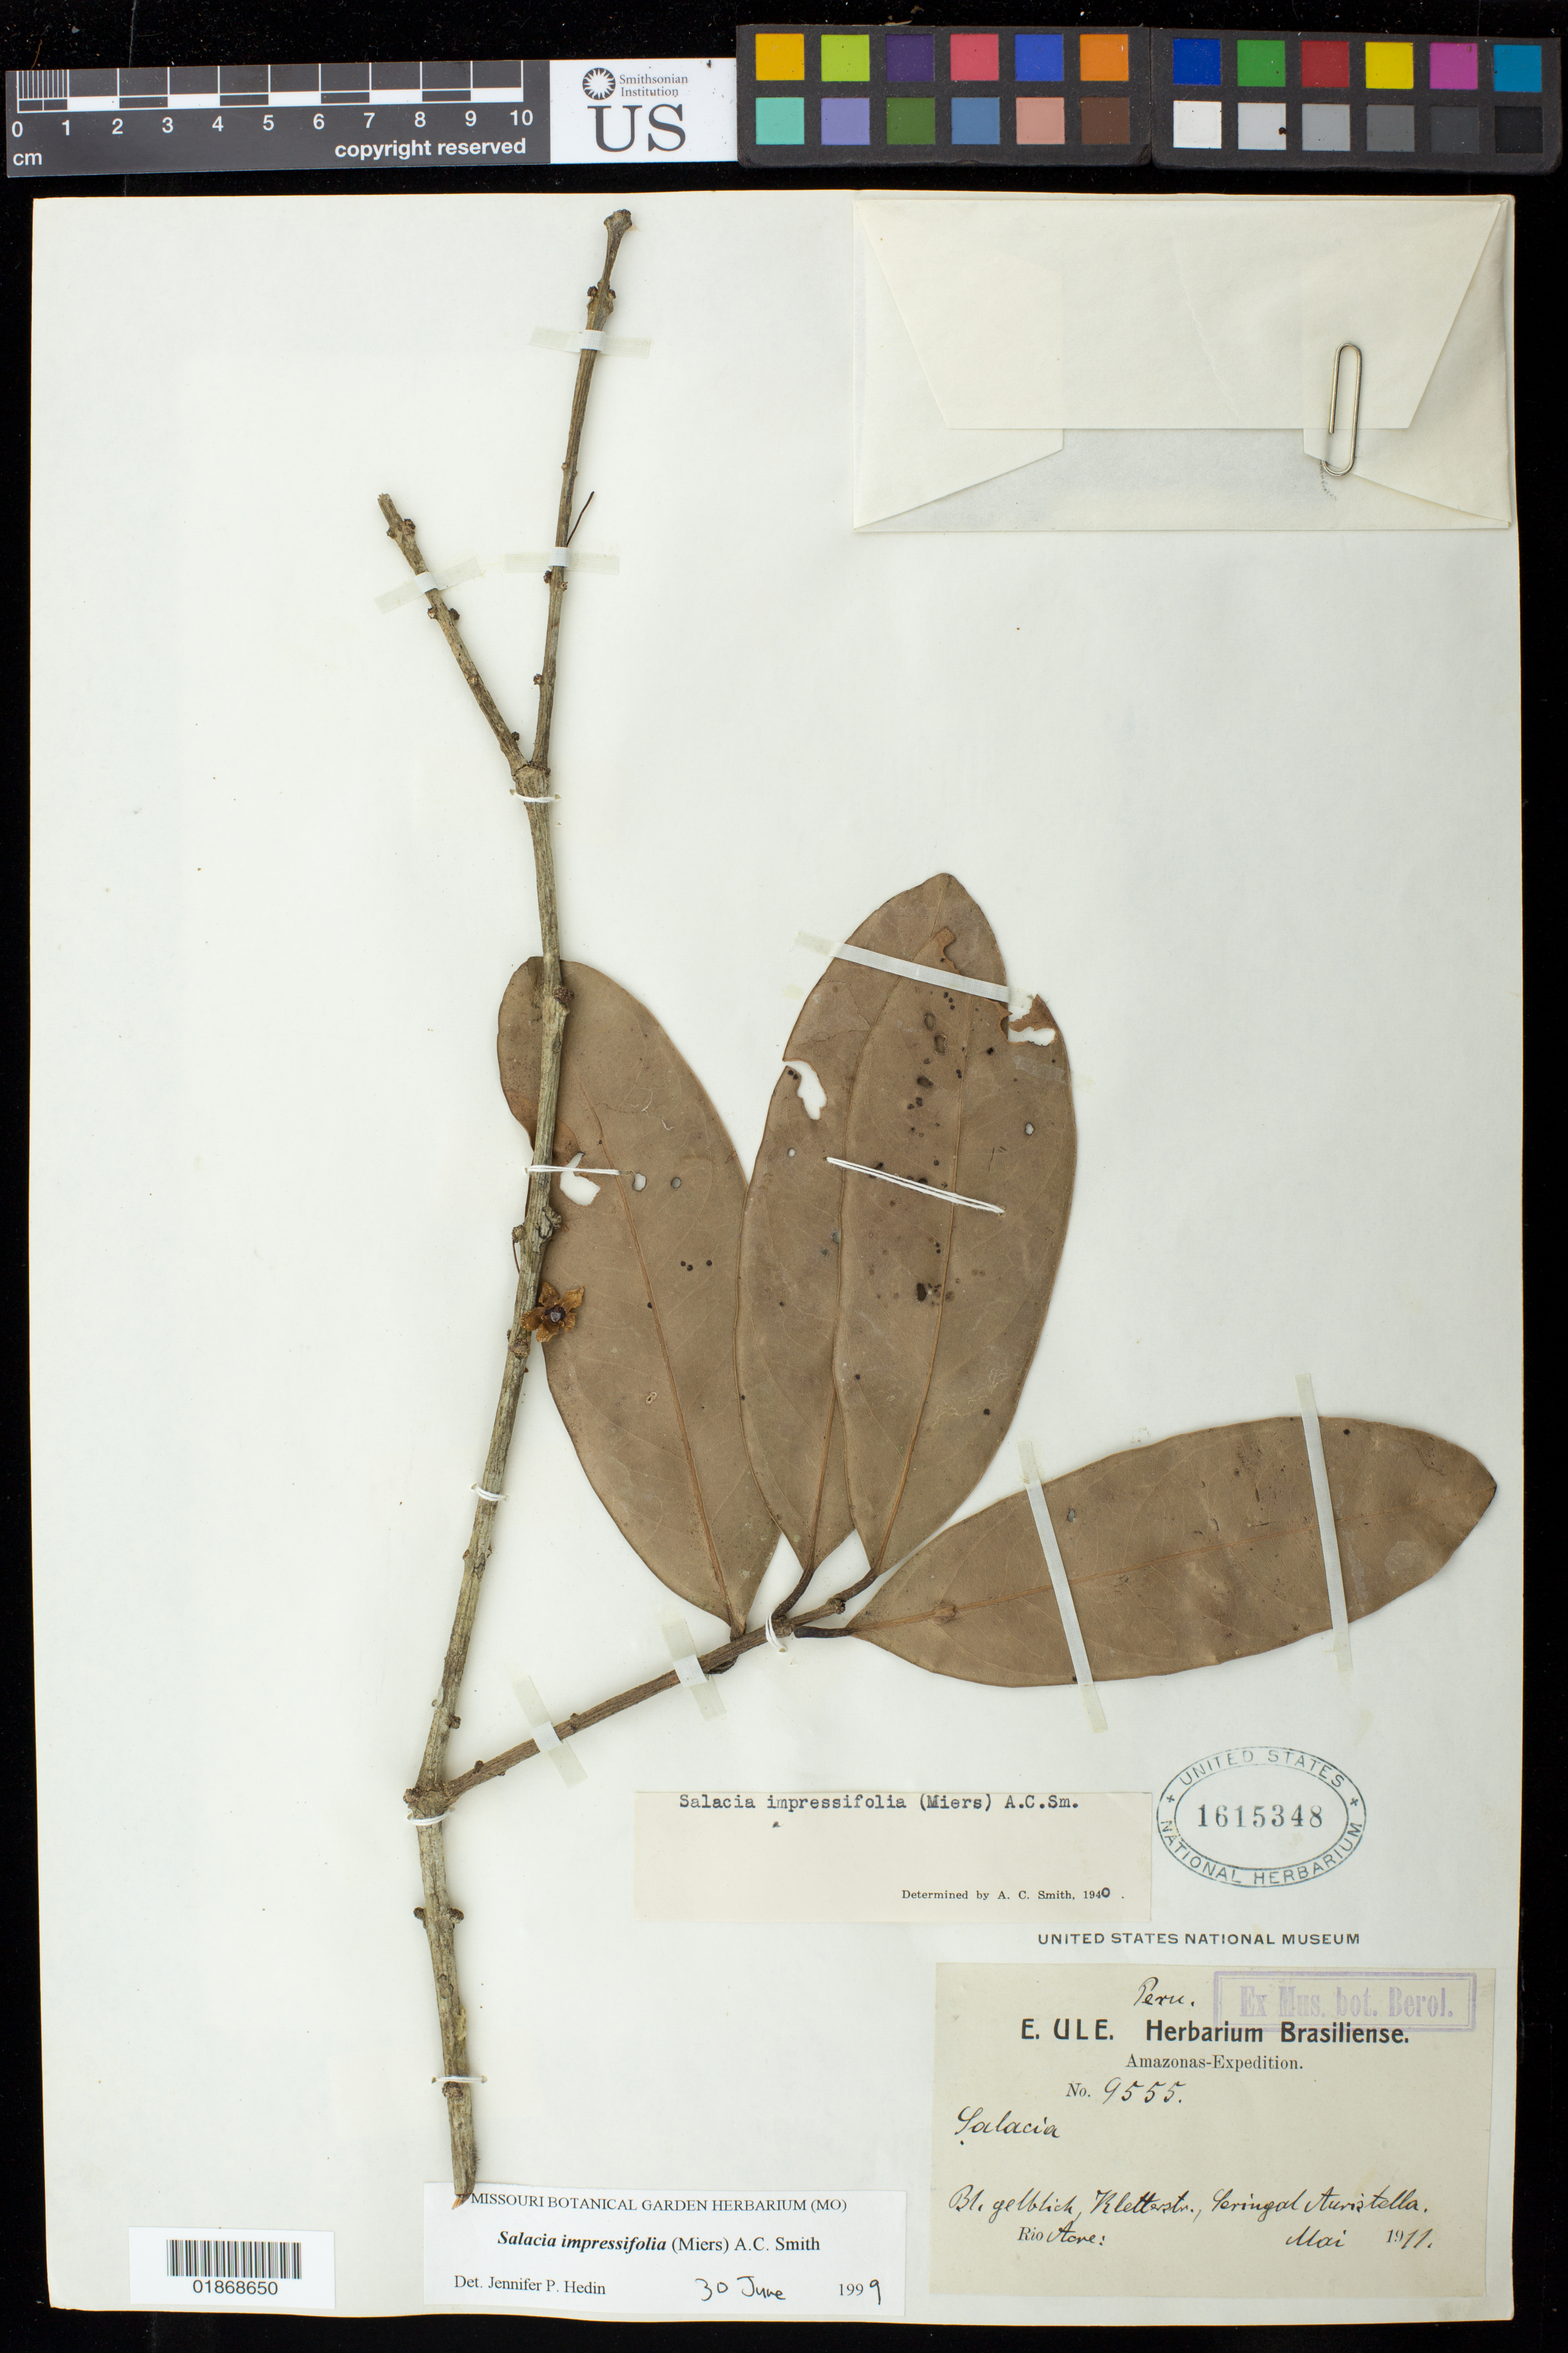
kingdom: Plantae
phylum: Tracheophyta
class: Magnoliopsida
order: Celastrales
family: Celastraceae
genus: Salacia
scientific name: Salacia impressifolia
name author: (Miers) A.C. Sm.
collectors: E. H. Ule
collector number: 9555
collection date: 1911-05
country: Peru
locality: Seringal Auristella. Rio Acre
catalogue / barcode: US 1615348